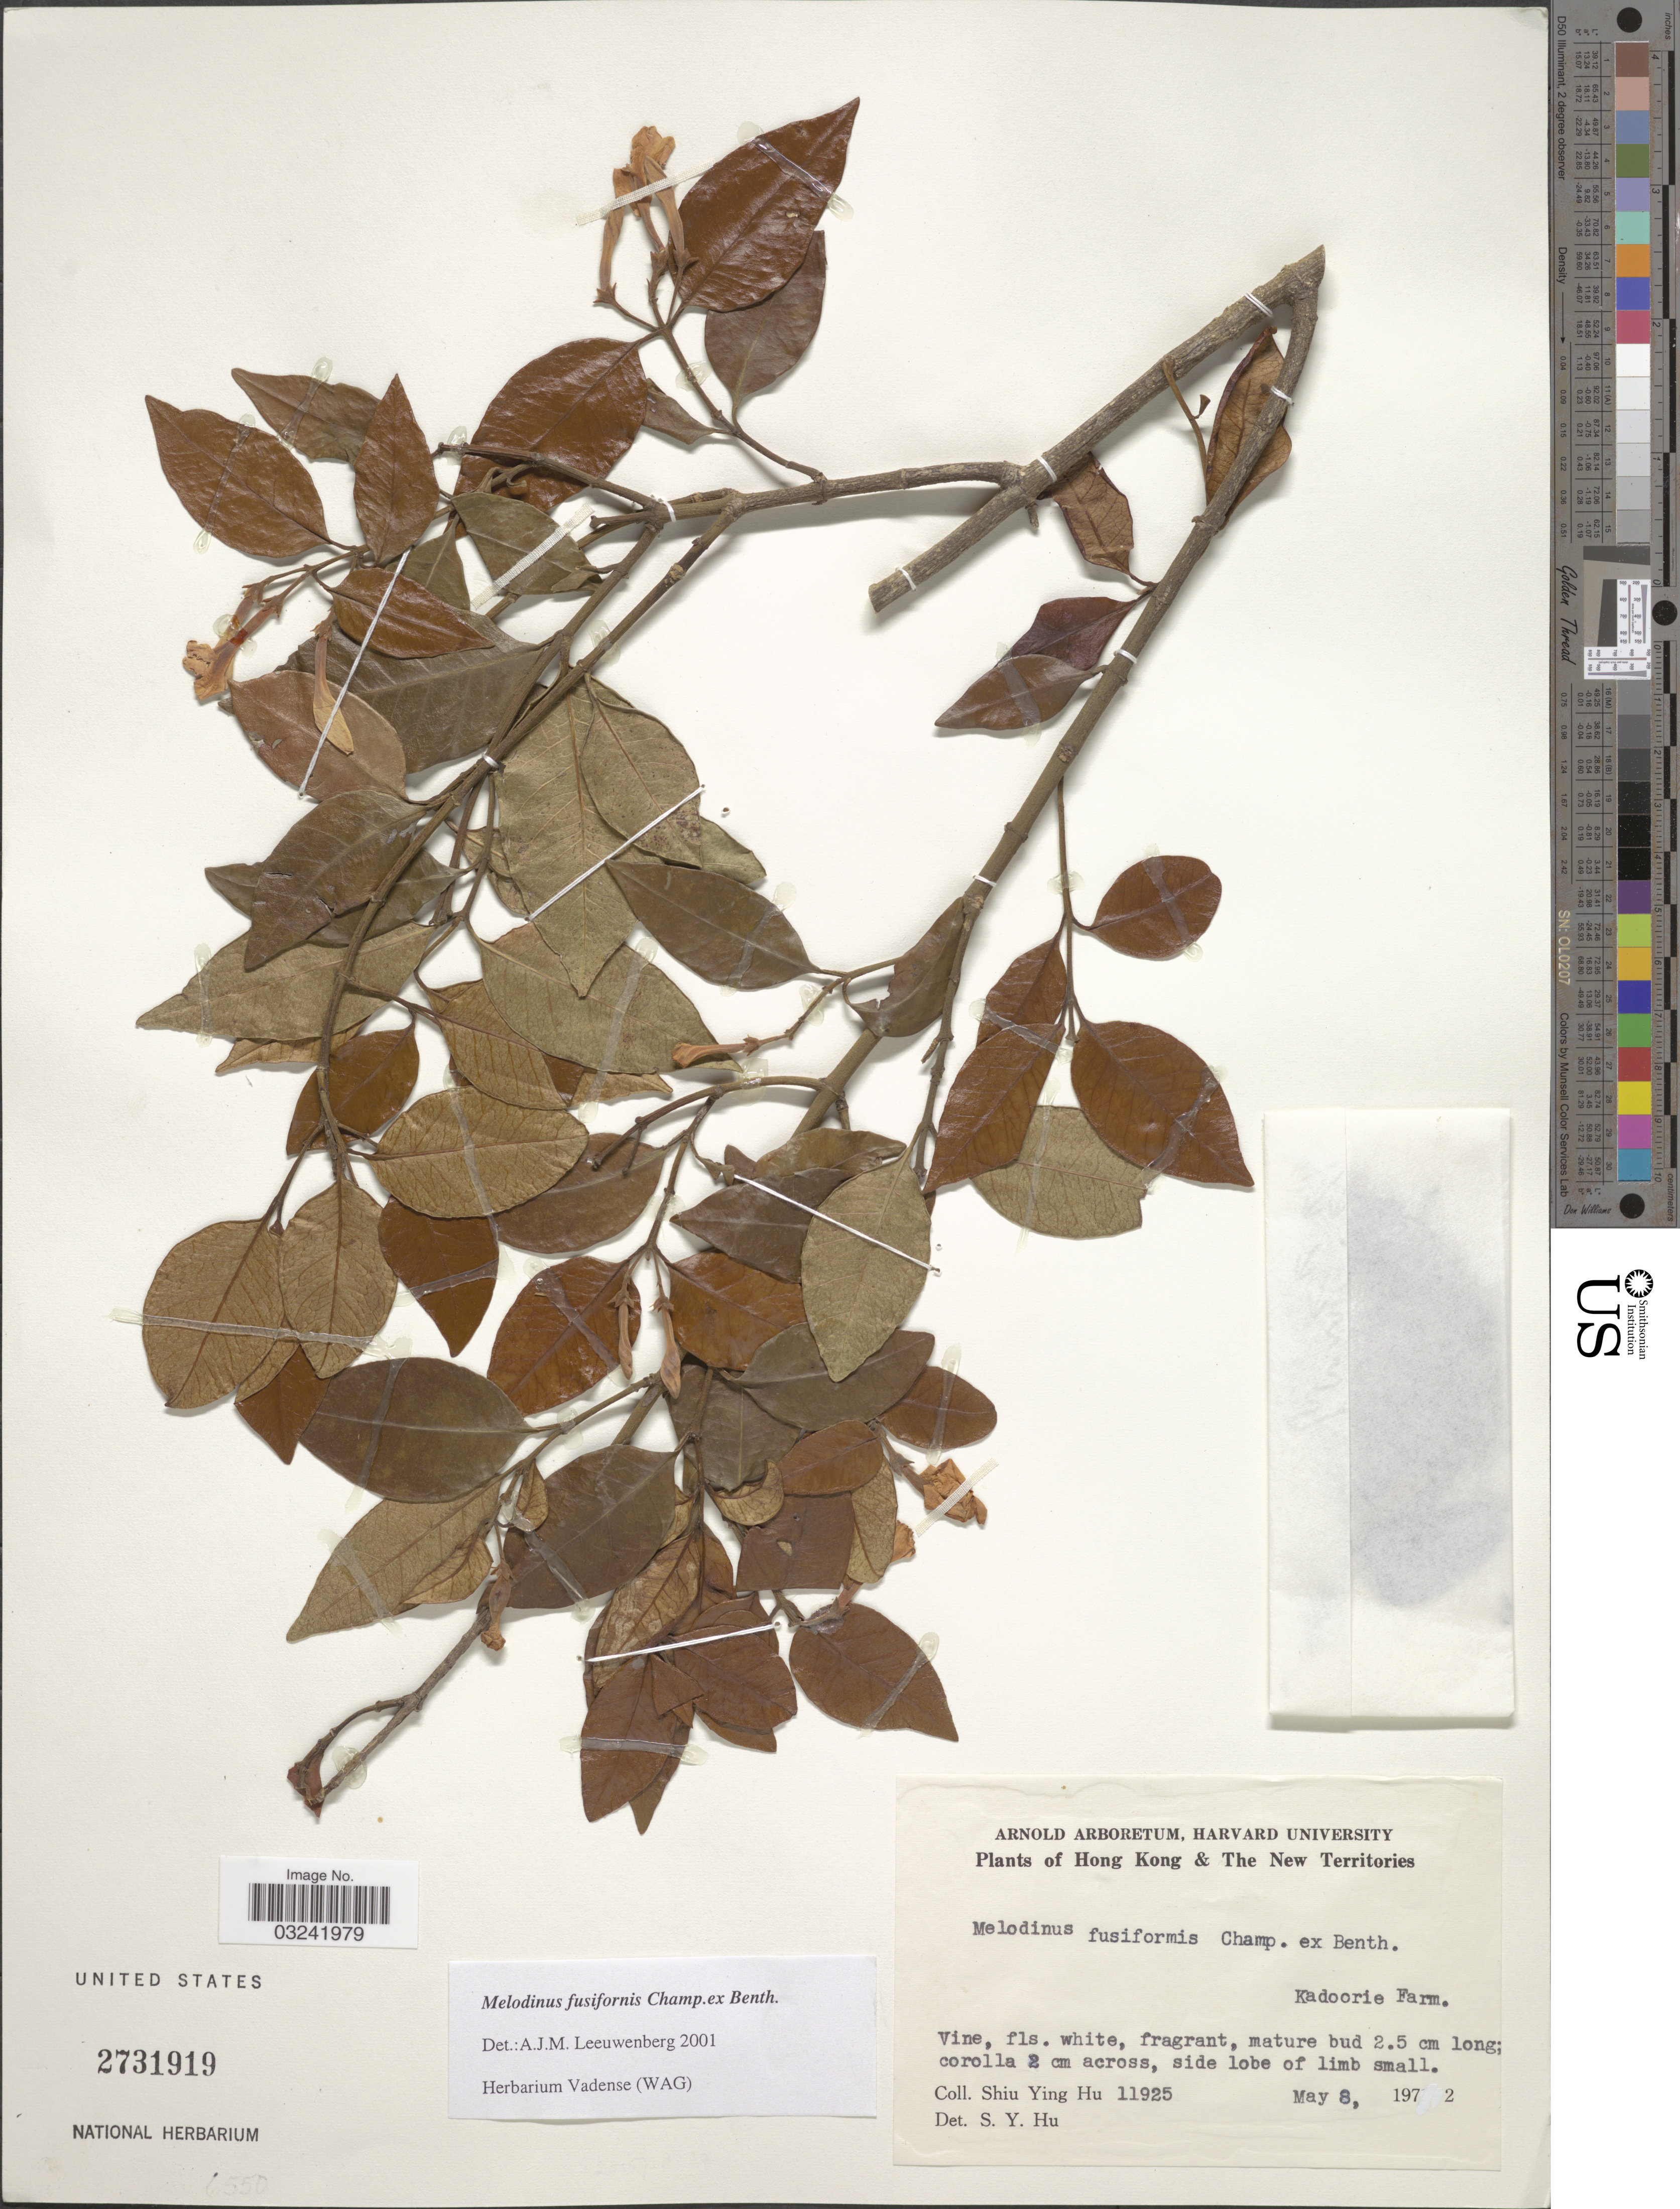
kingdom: Plantae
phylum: Tracheophyta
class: Magnoliopsida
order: Gentianales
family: Apocynaceae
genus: Melodinus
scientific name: Melodinus acutiflorus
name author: F. Muell.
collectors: S. Y. Hu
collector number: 11925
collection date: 1972-05-08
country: China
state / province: Hong Kong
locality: Hong Kong & The New Territories, Kadoorie Farm.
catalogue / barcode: US 2731919